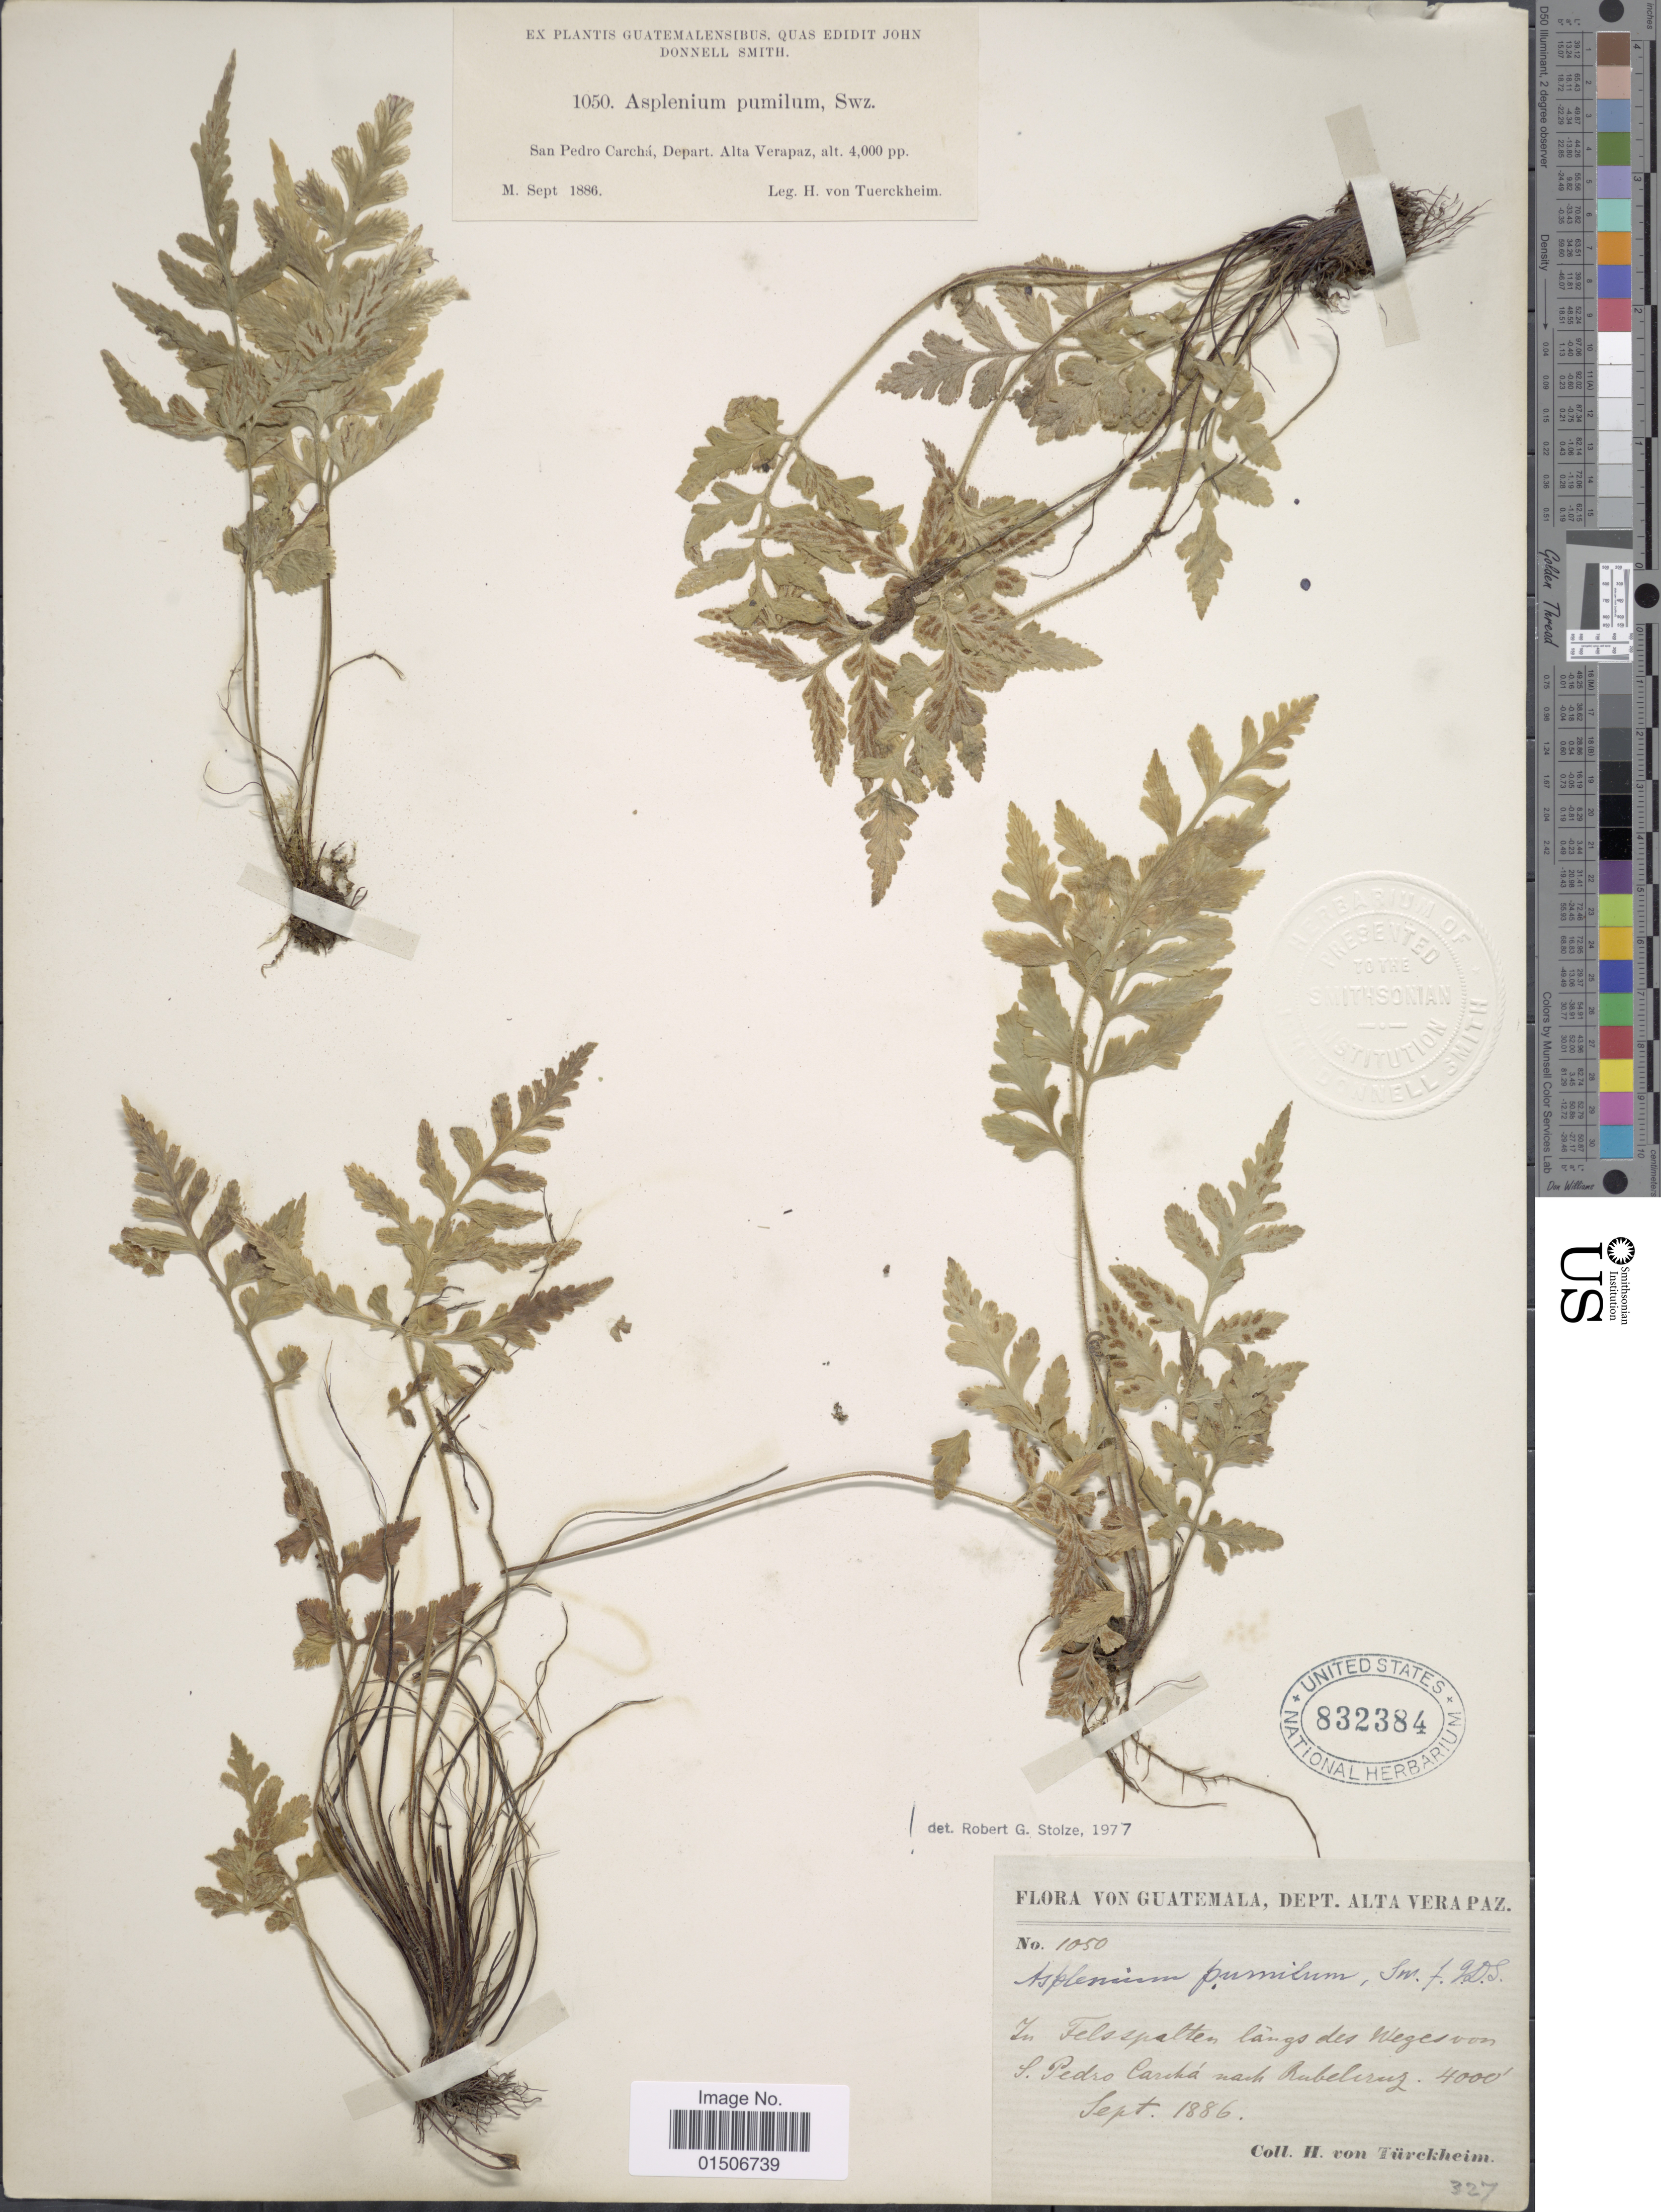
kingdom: Plantae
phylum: Tracheophyta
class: Polypodiopsida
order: Polypodiales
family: Aspleniaceae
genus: Asplenium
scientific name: Asplenium leucothrix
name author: Maxon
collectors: H. von Türckheim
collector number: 1050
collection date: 1886-09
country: Guatemala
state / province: Alta Verapaz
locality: In felsspalten längs des weges von S. Pedro Carchá nach Rubeleruz [in crevices along the way from San Pedro Carchá to Rubeleruz]. Depart. Alta Verapaz.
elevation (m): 1219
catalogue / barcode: US 832384